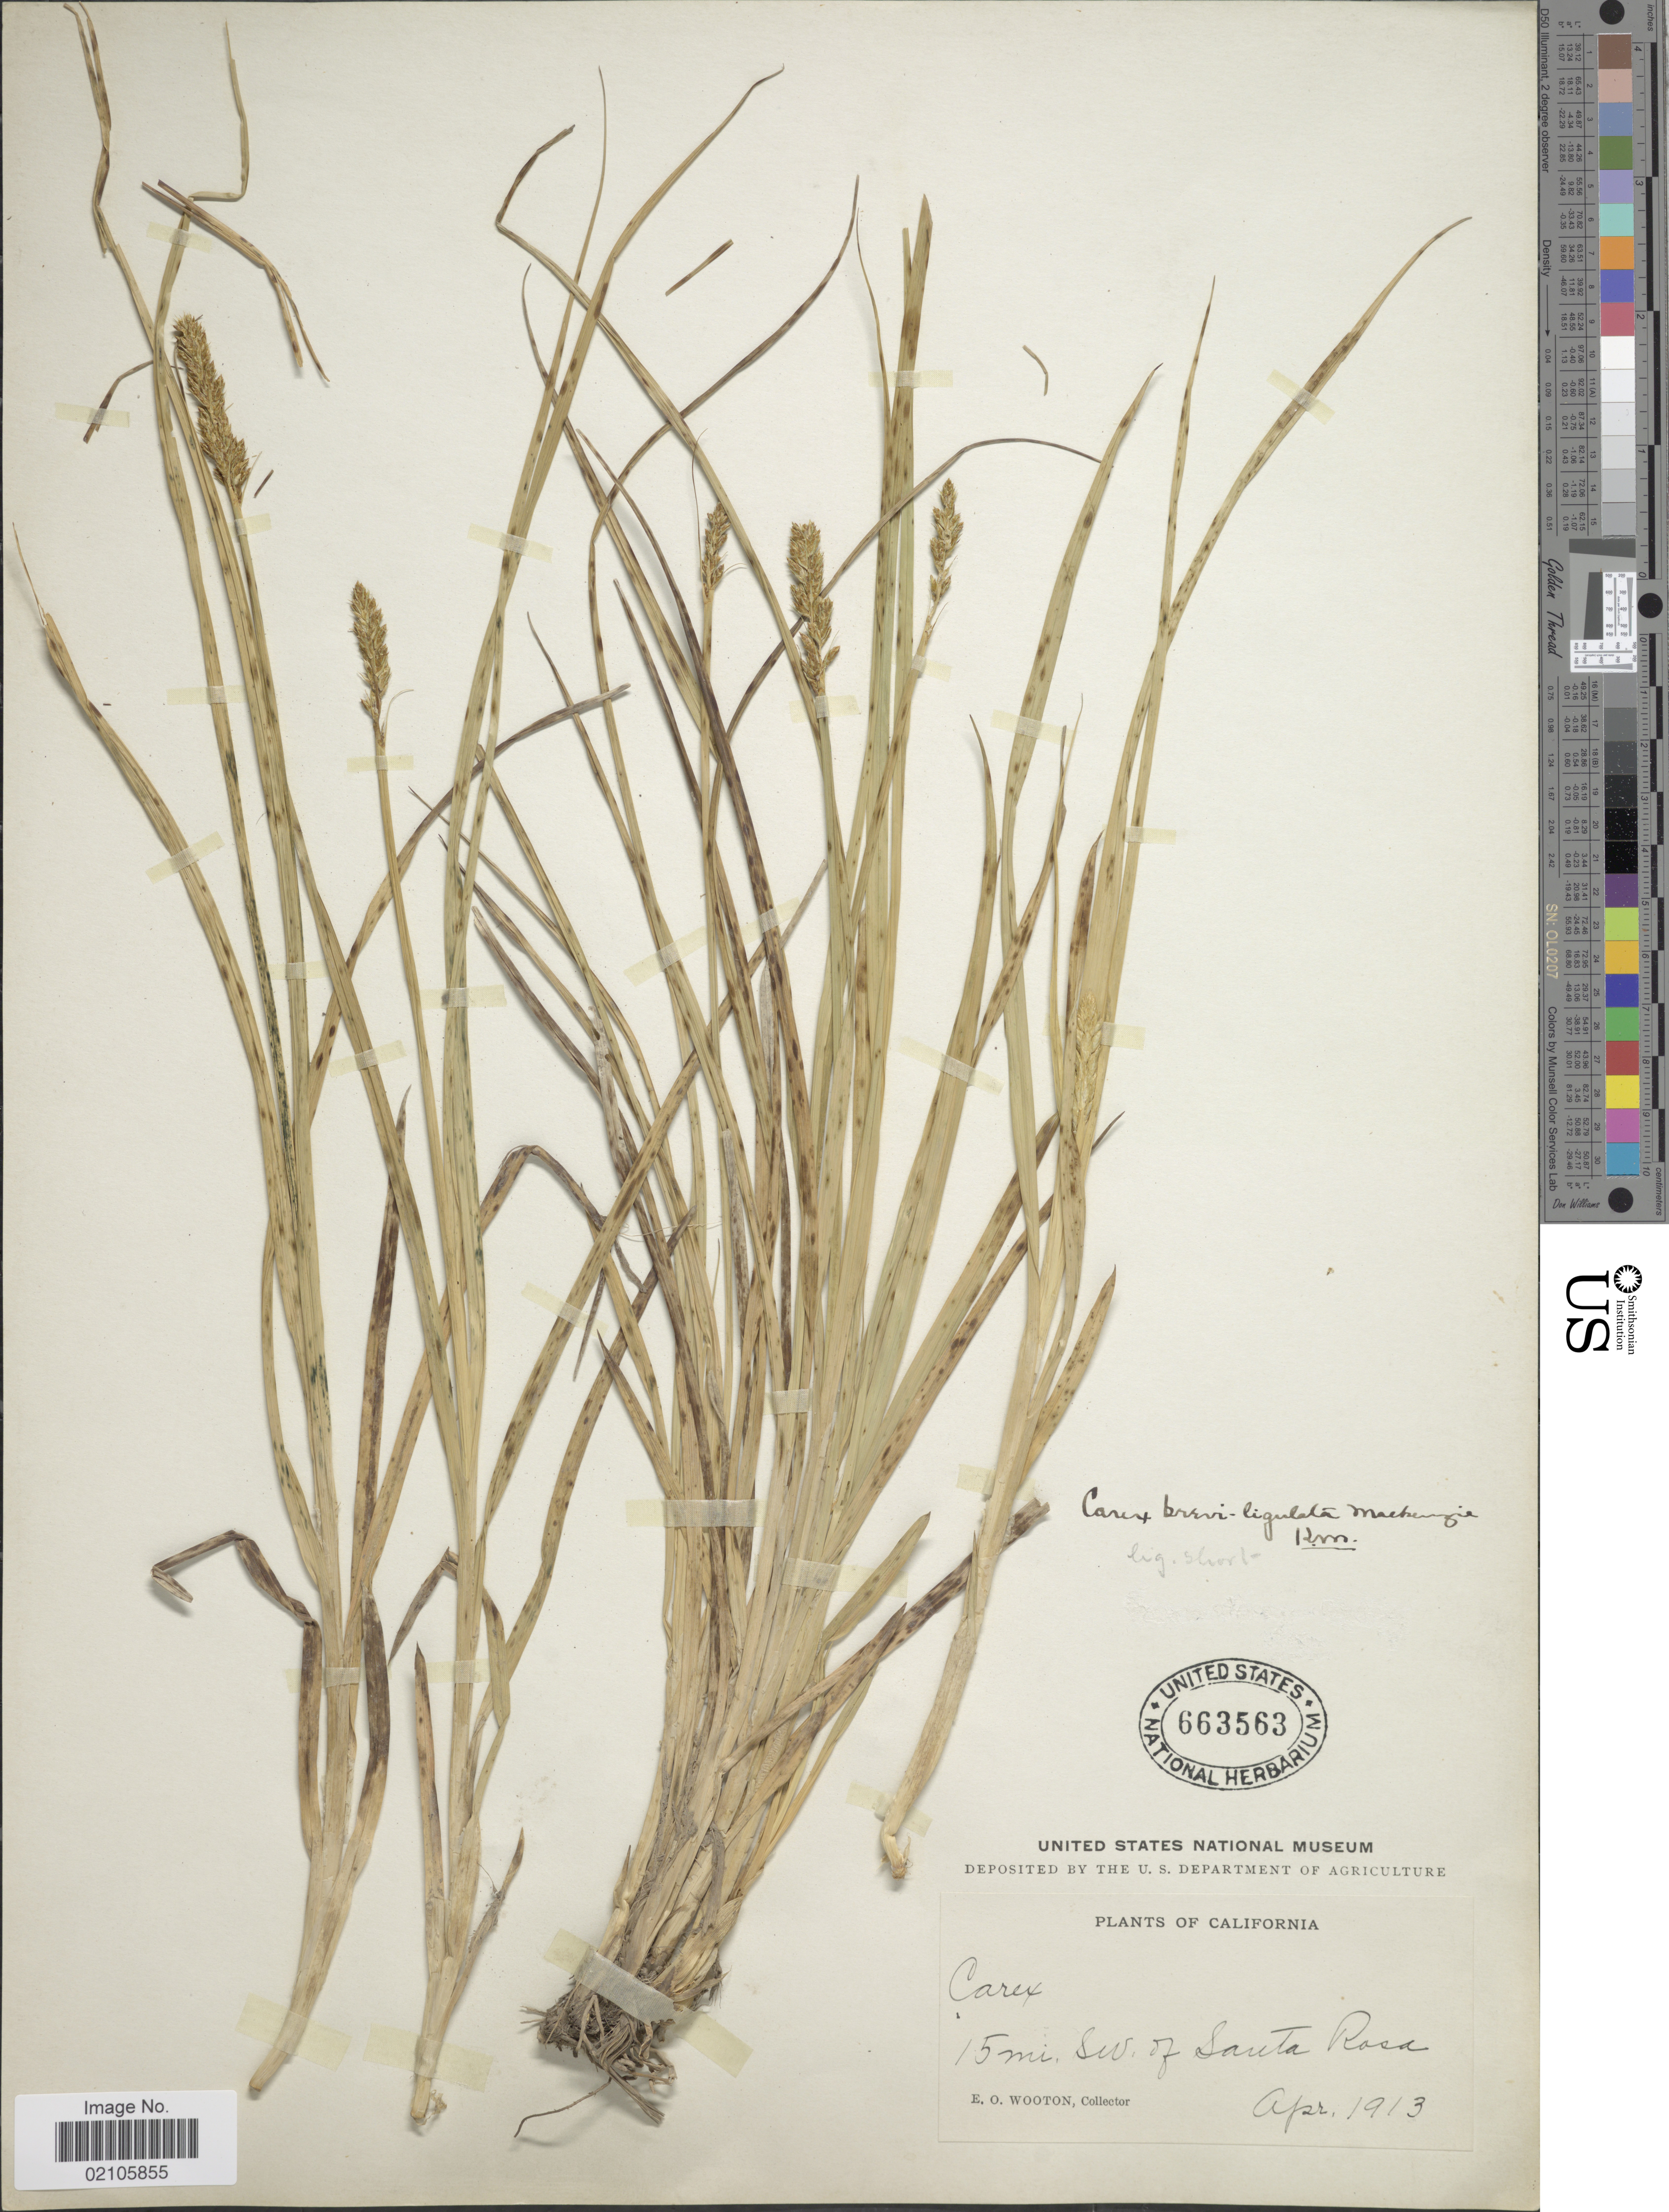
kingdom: Plantae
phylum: Tracheophyta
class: Liliopsida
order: Poales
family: Cyperaceae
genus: Carex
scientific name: Carex densa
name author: (L.H. Bailey) L.H. Bailey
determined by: Strong, Mark T., (BOT), Smithsonian Institution - National Museum of Natural History (UNITED STATES)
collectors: E. O. Wooton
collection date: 1913-04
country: United States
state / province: California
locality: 15 mi. SW of Santa Rosa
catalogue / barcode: US 663563